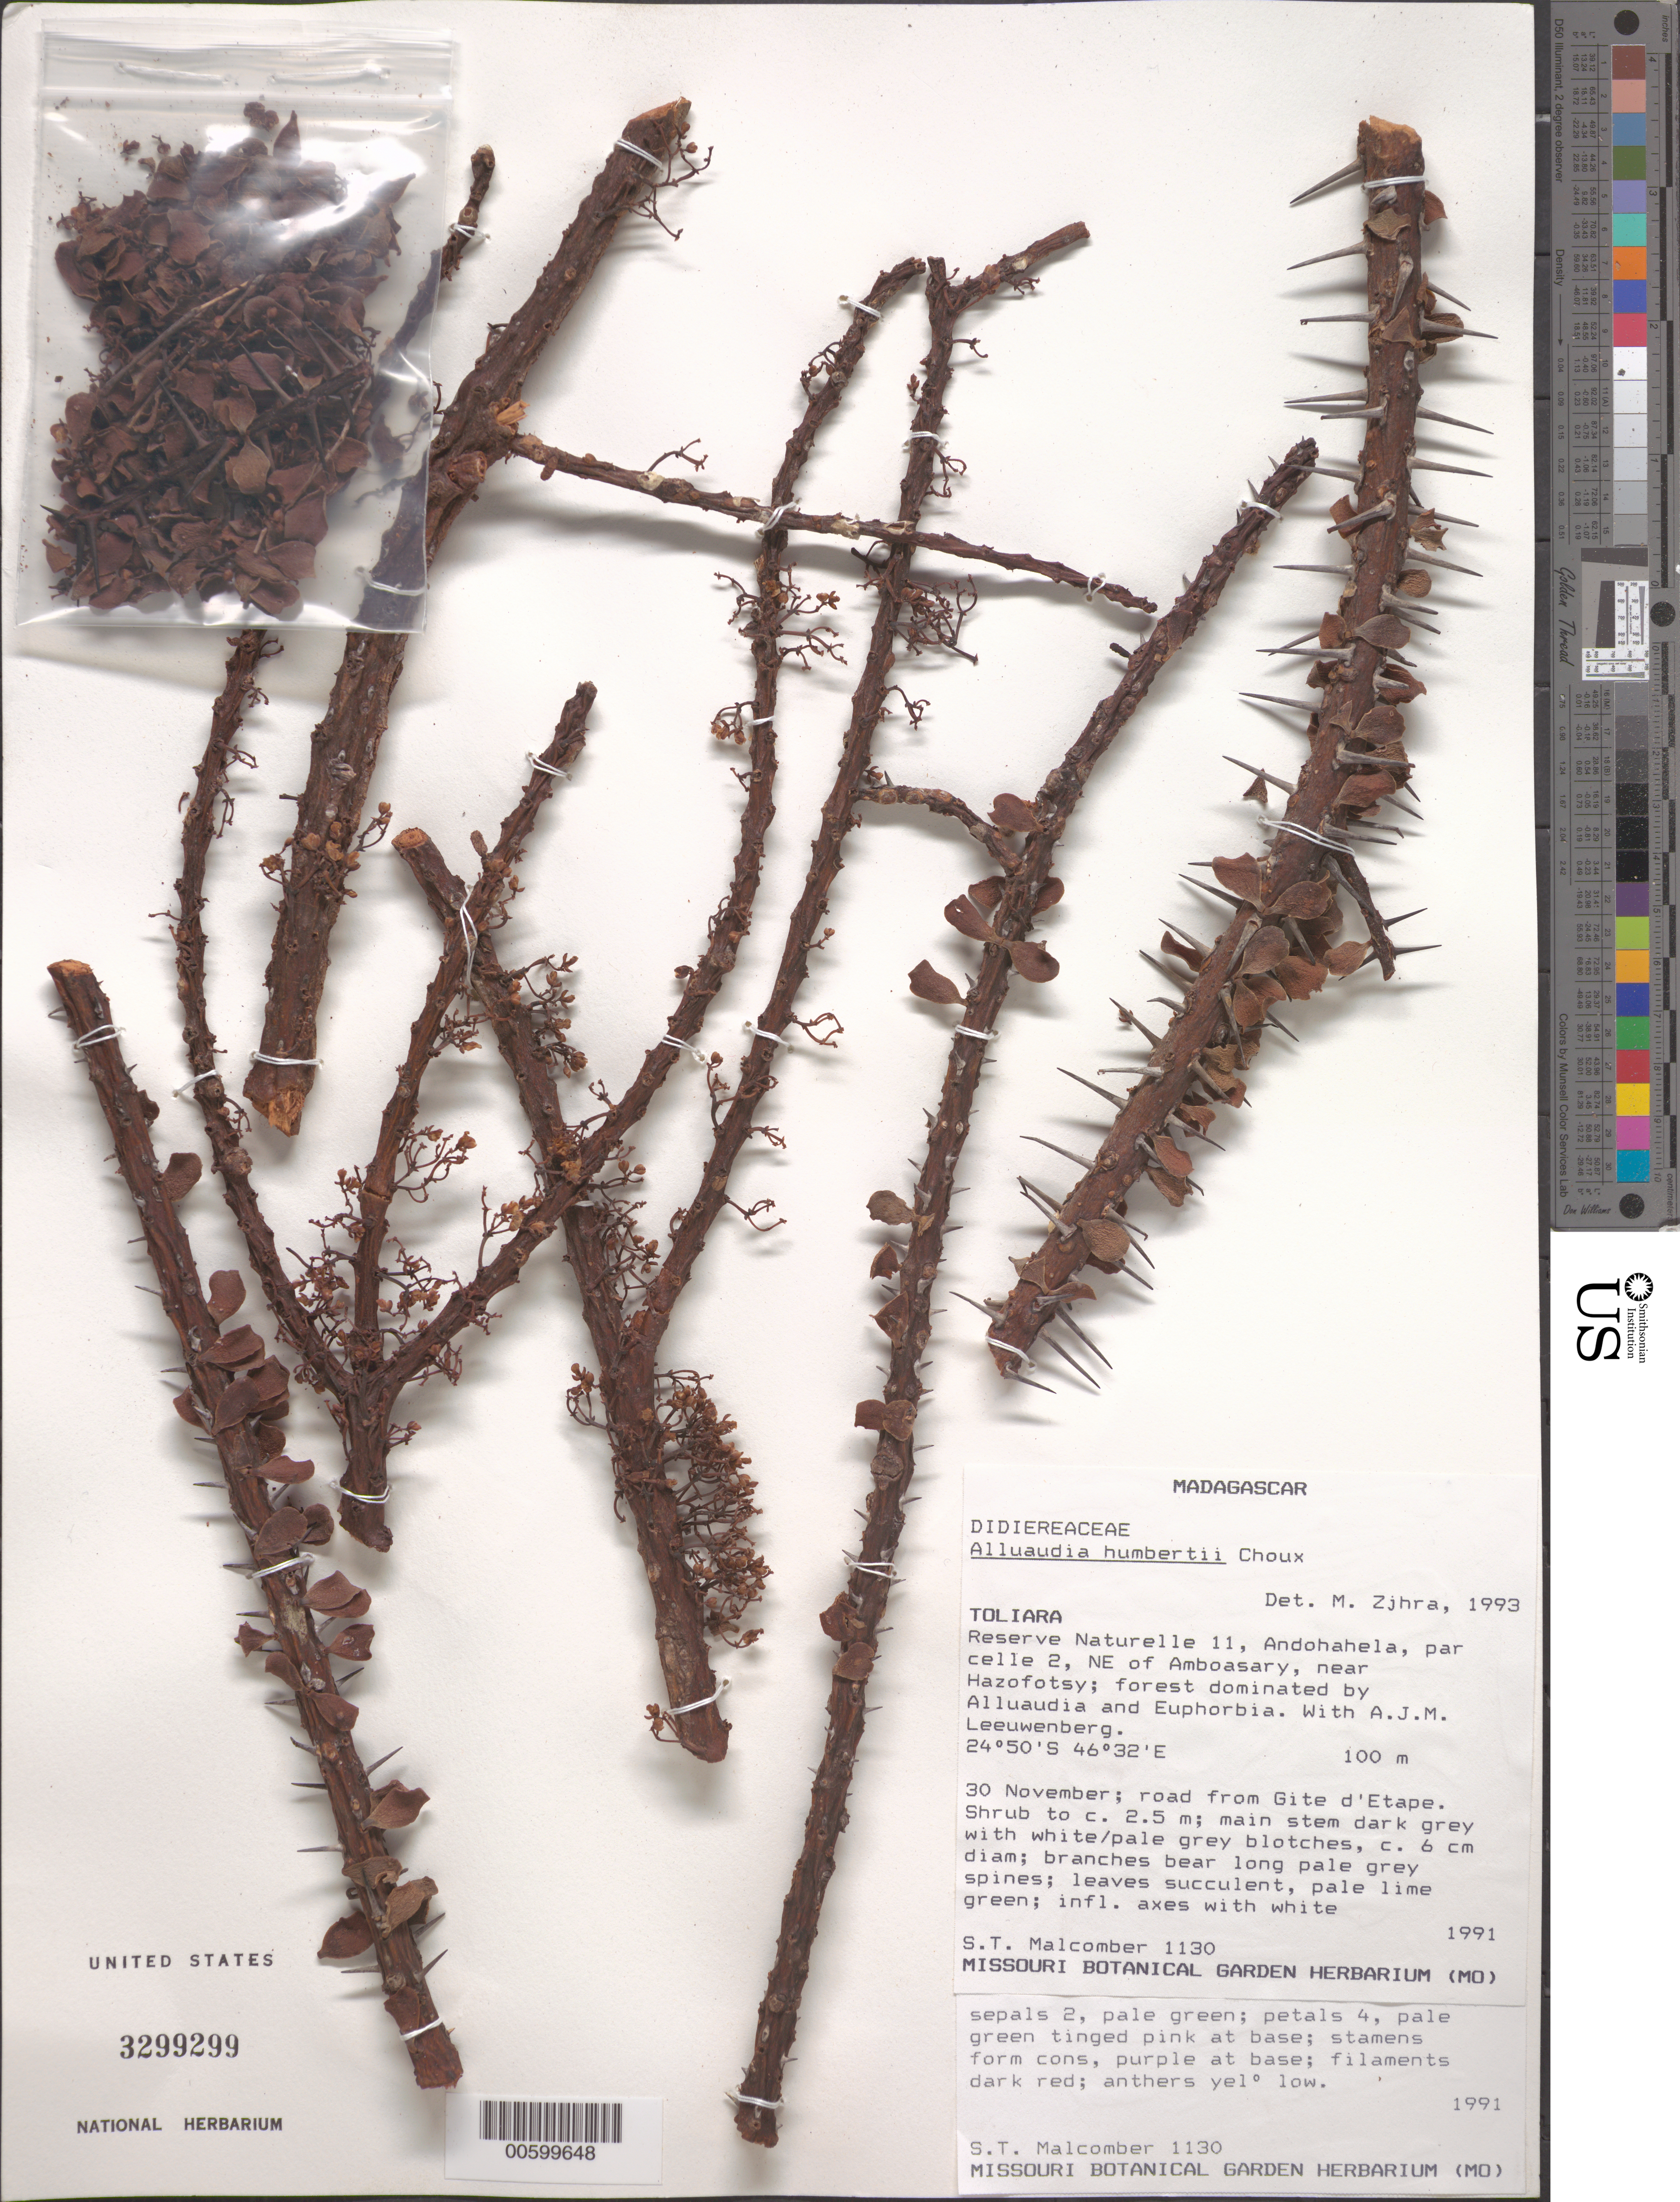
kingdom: Plantae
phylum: Tracheophyta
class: Magnoliopsida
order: Caryophyllales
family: Didiereaceae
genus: Alluaudia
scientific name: Alluaudia humbertii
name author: Choux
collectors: S. T. Malcomber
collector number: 1130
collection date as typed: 1991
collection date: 1991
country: Madagascar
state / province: Anosy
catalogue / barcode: US 3299299